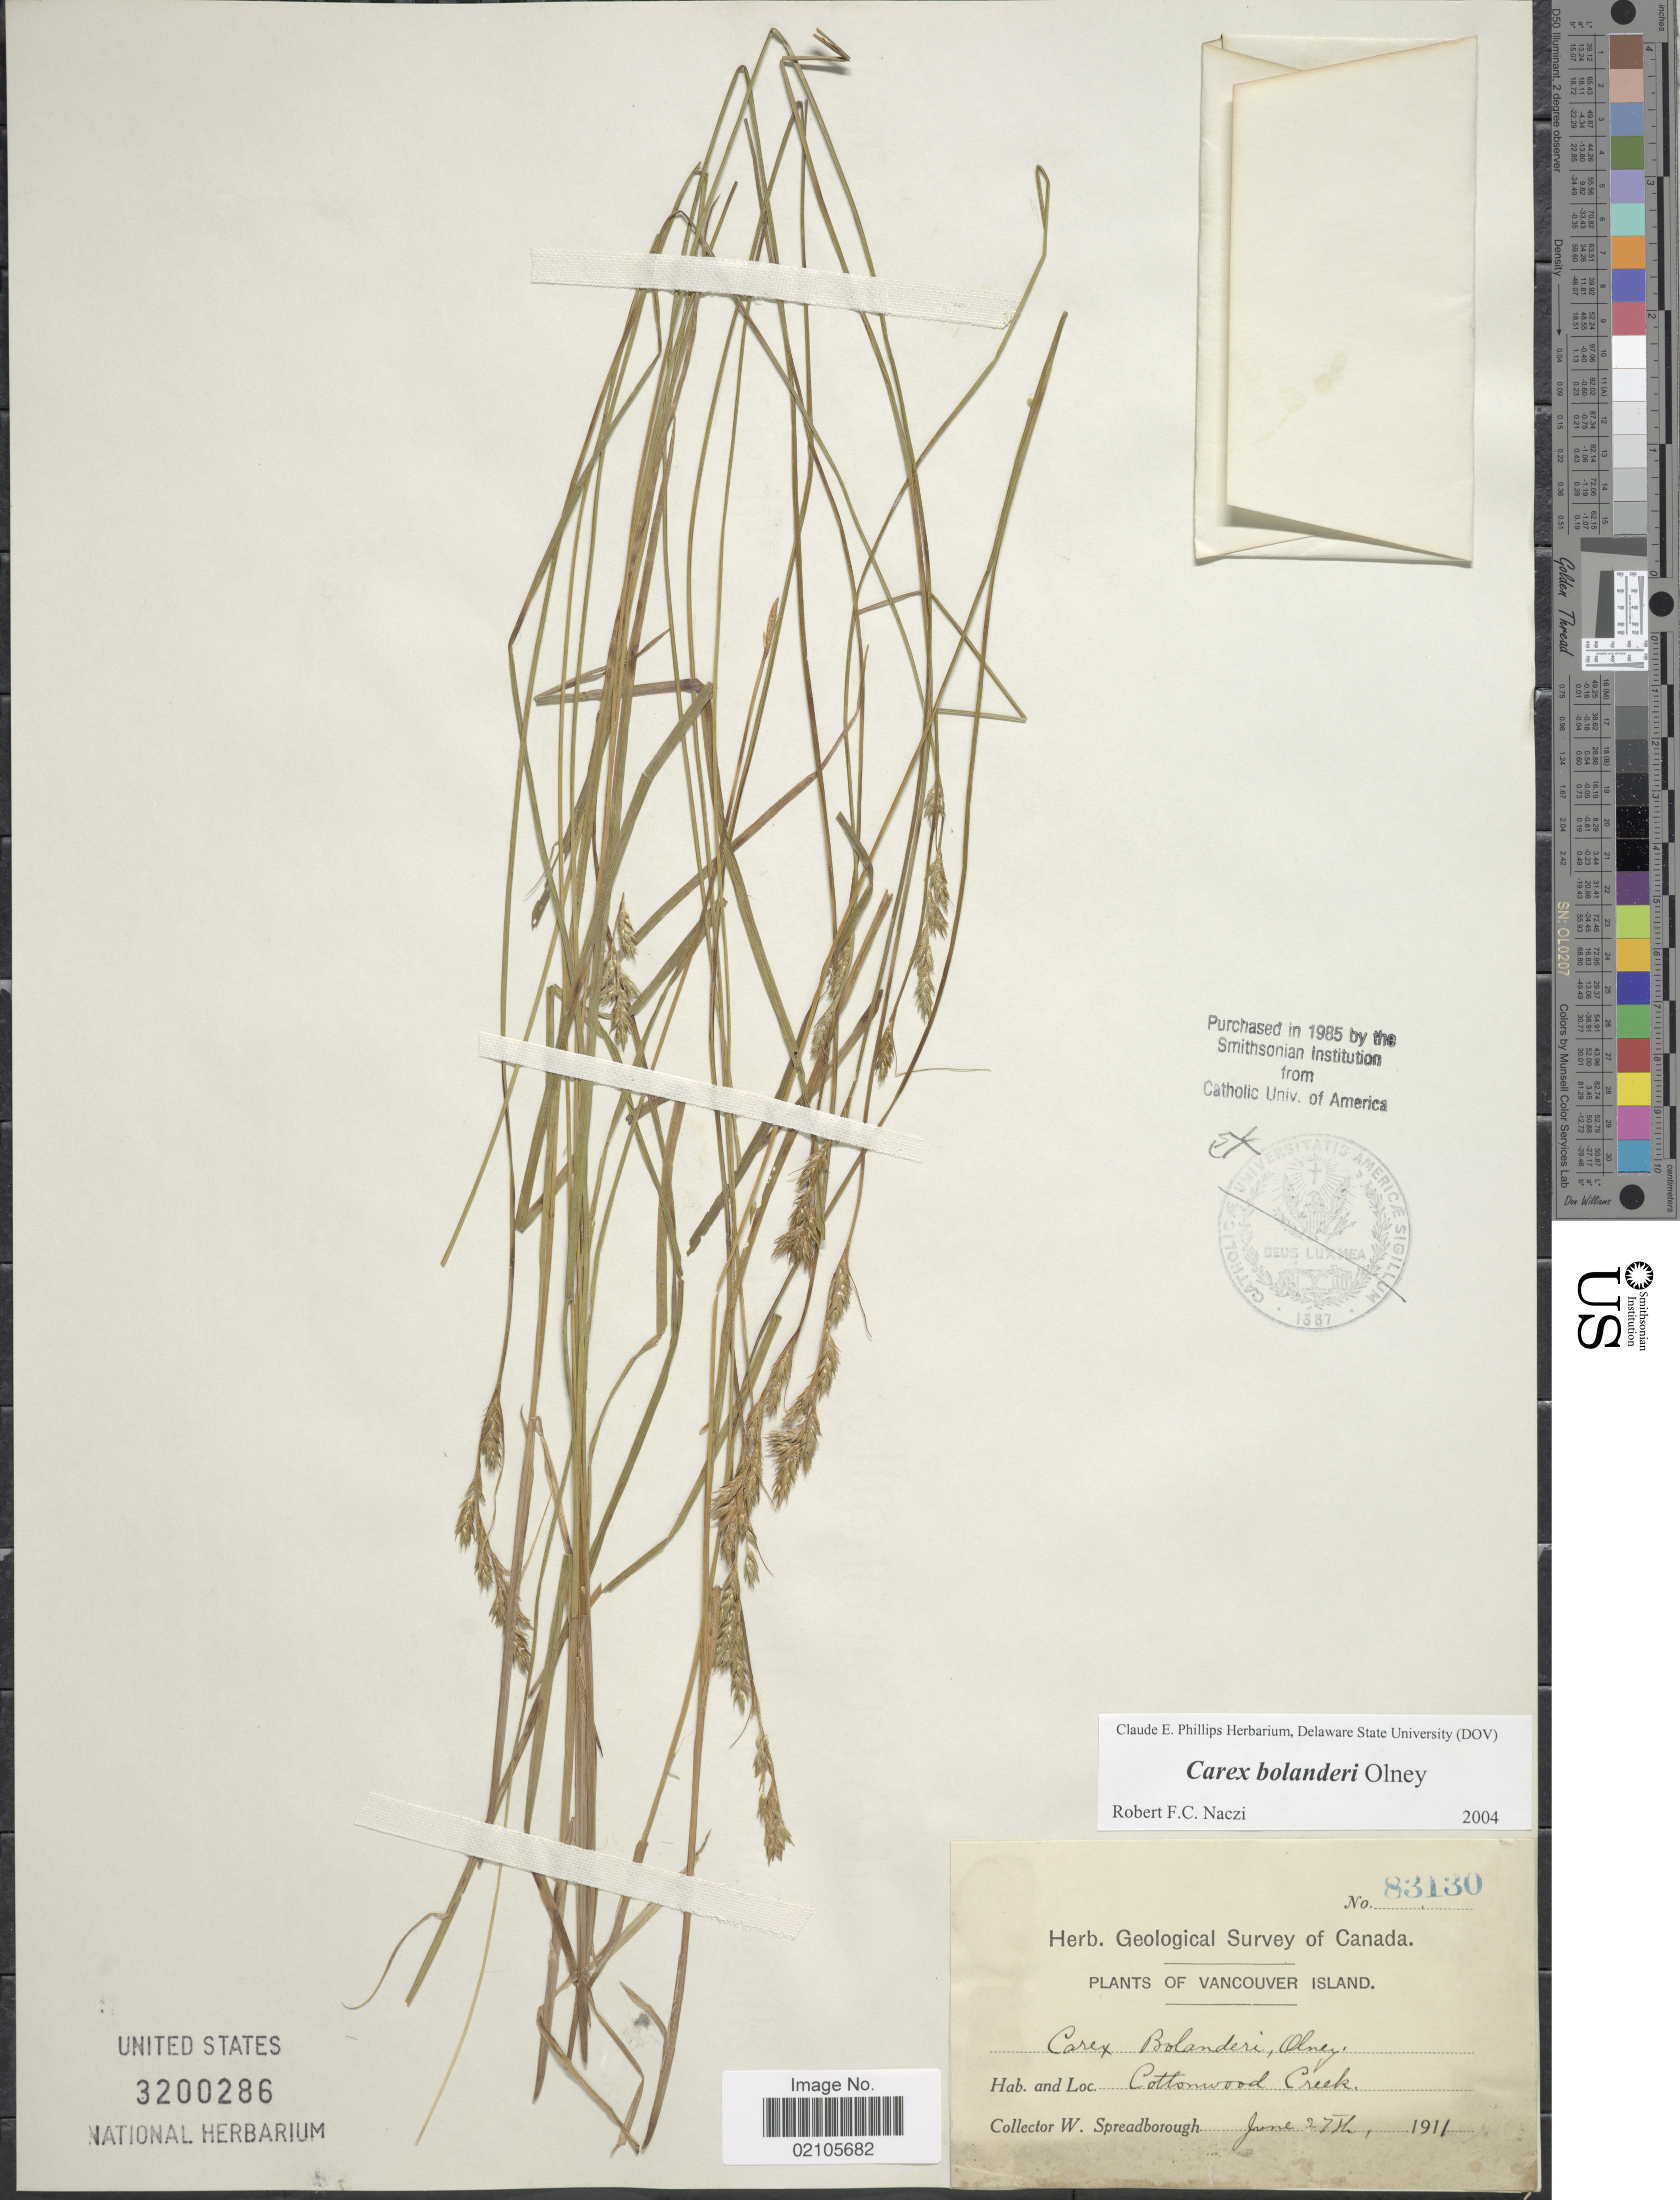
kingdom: Plantae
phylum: Tracheophyta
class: Liliopsida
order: Poales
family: Cyperaceae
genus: Carex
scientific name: Carex bolanderi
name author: Olney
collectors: W. Spreadborough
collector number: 83130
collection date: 1911-06-27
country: Canada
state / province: British Columbia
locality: Vancouver Island, Cottonwood Creek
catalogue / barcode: US 3200286